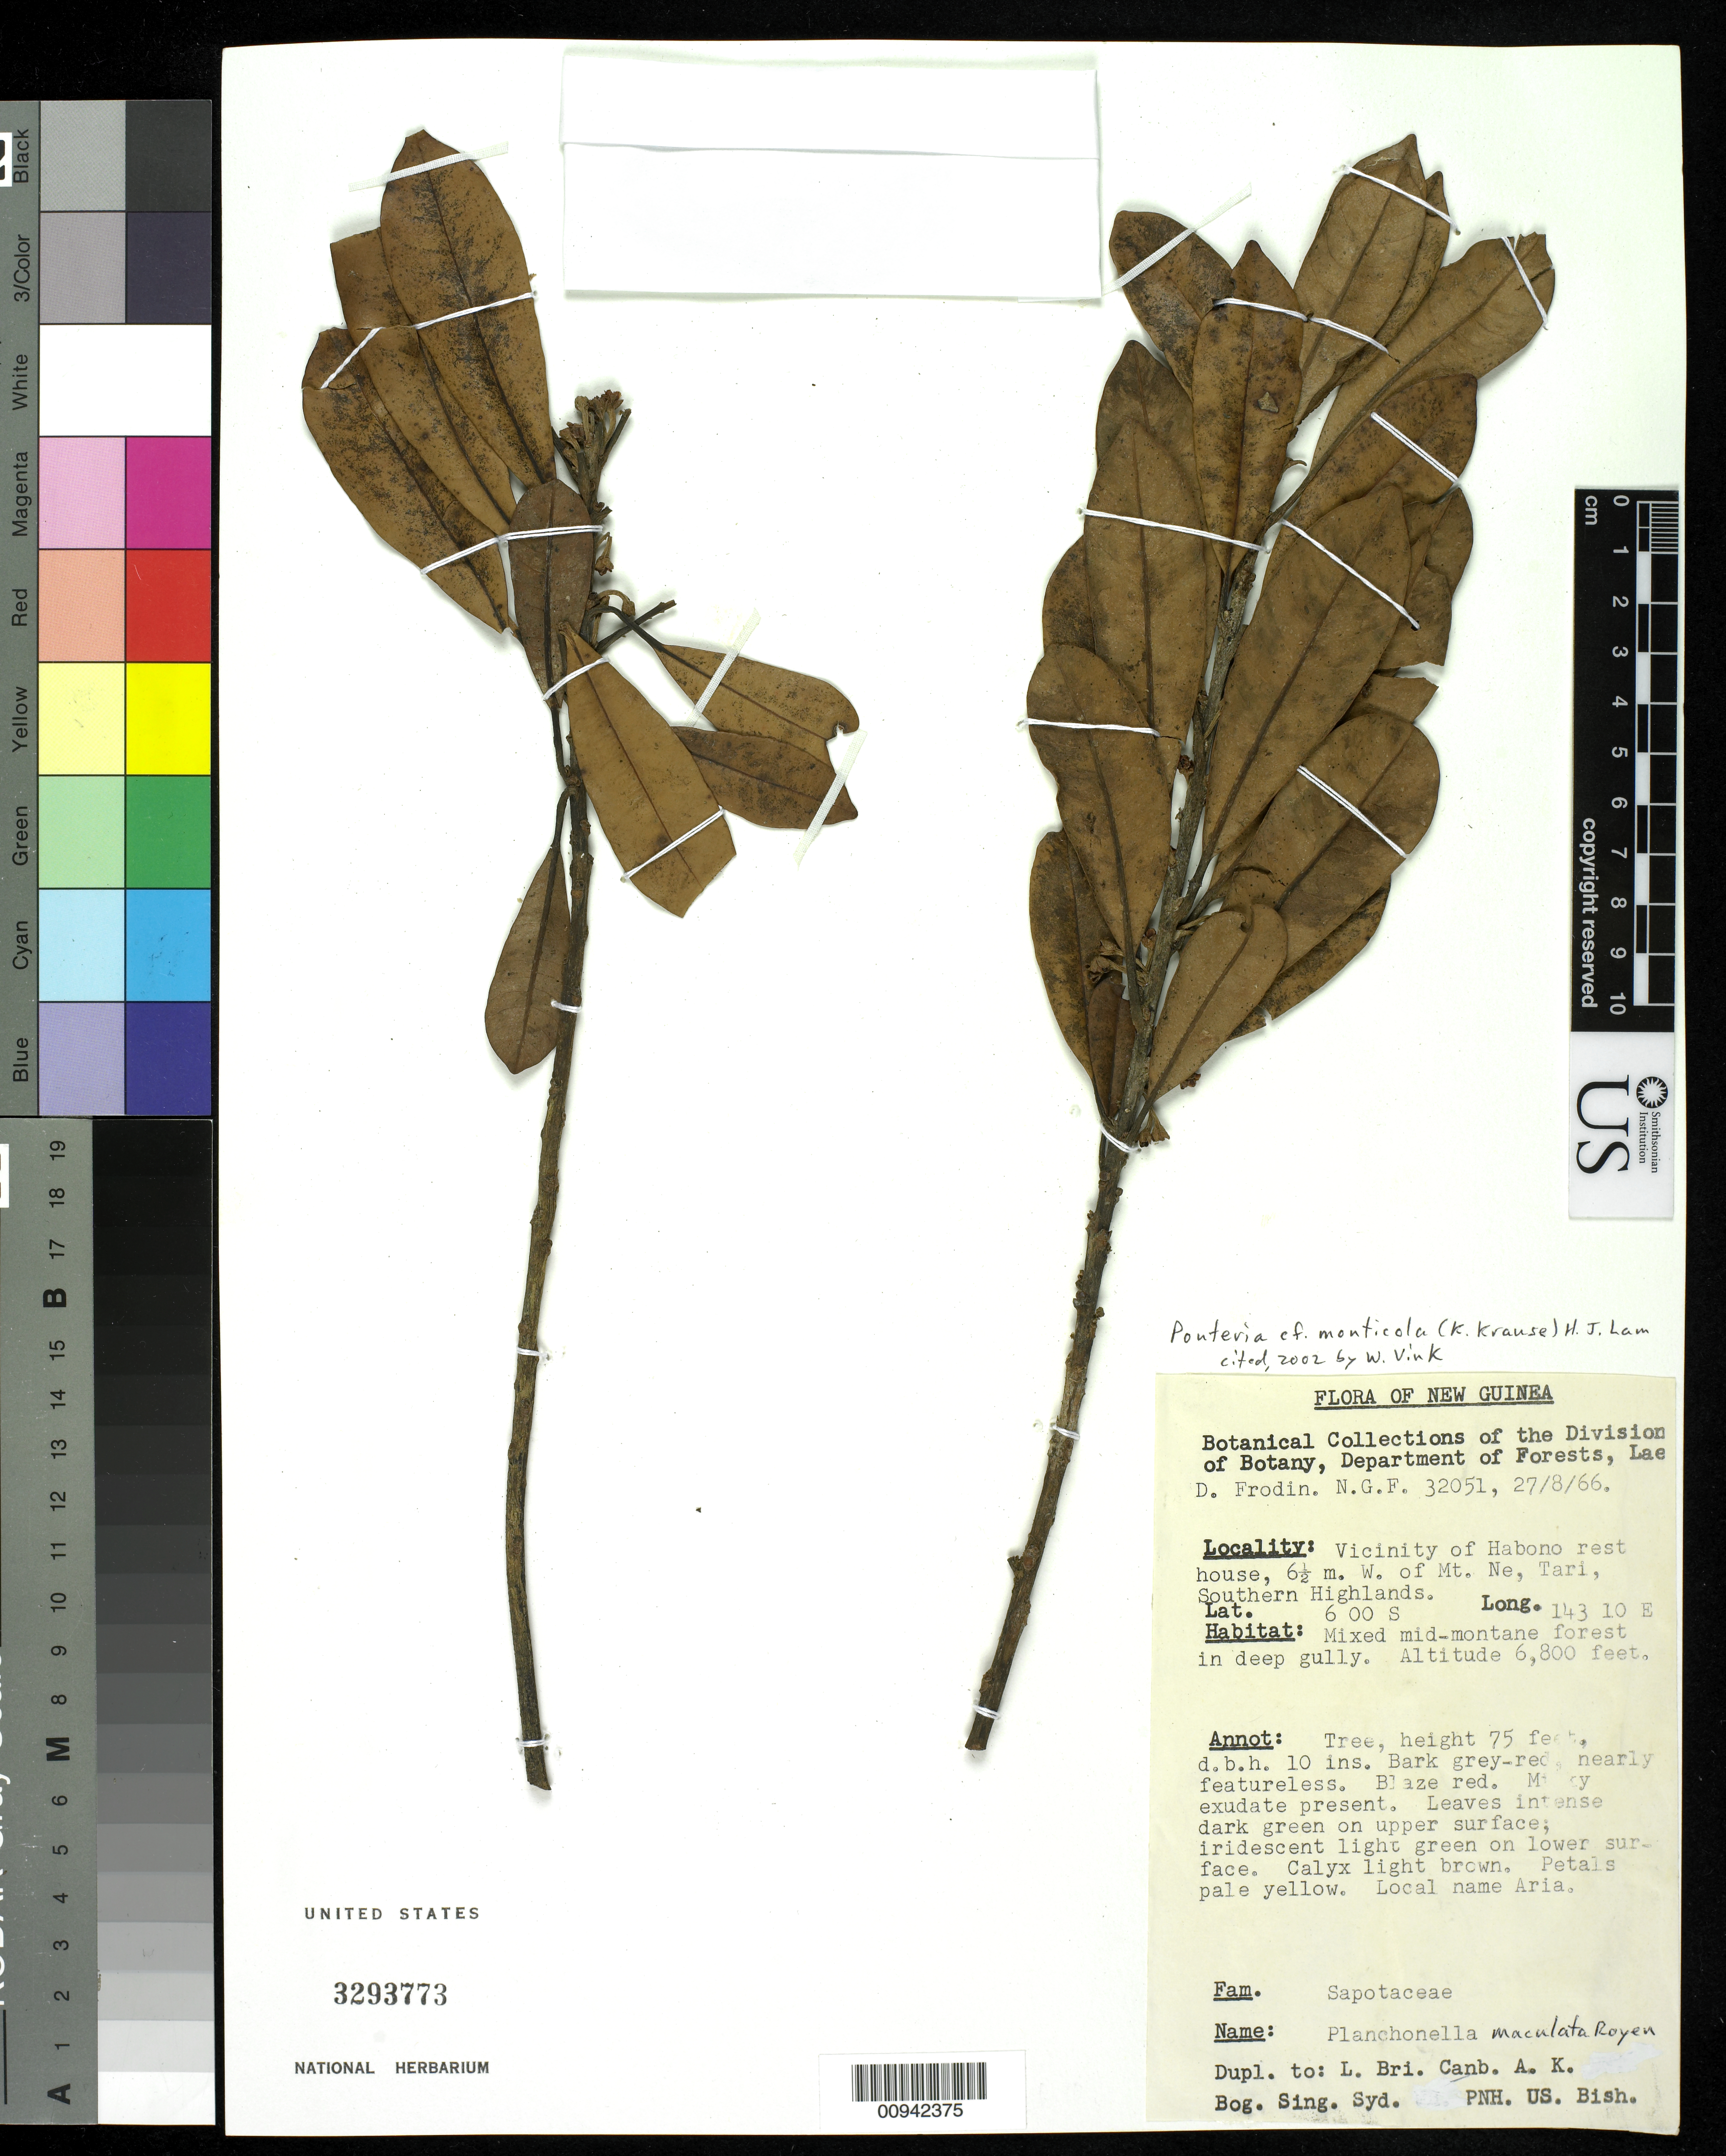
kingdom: Plantae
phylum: Tracheophyta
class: Magnoliopsida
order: Ericales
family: Sapotaceae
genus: Pleioluma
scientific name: Pleioluma monticola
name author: (K. Krause) Swenson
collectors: D. G. Frodin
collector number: NGF 32051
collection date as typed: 27 Aug 1966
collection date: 1966-08-27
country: Papua New Guinea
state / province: Southern Highlands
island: New Guinea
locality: Vicinity of Habono rest house, 6-1/2 m. W. of Mt. Ne, Tari.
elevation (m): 2073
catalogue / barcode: US 3293773